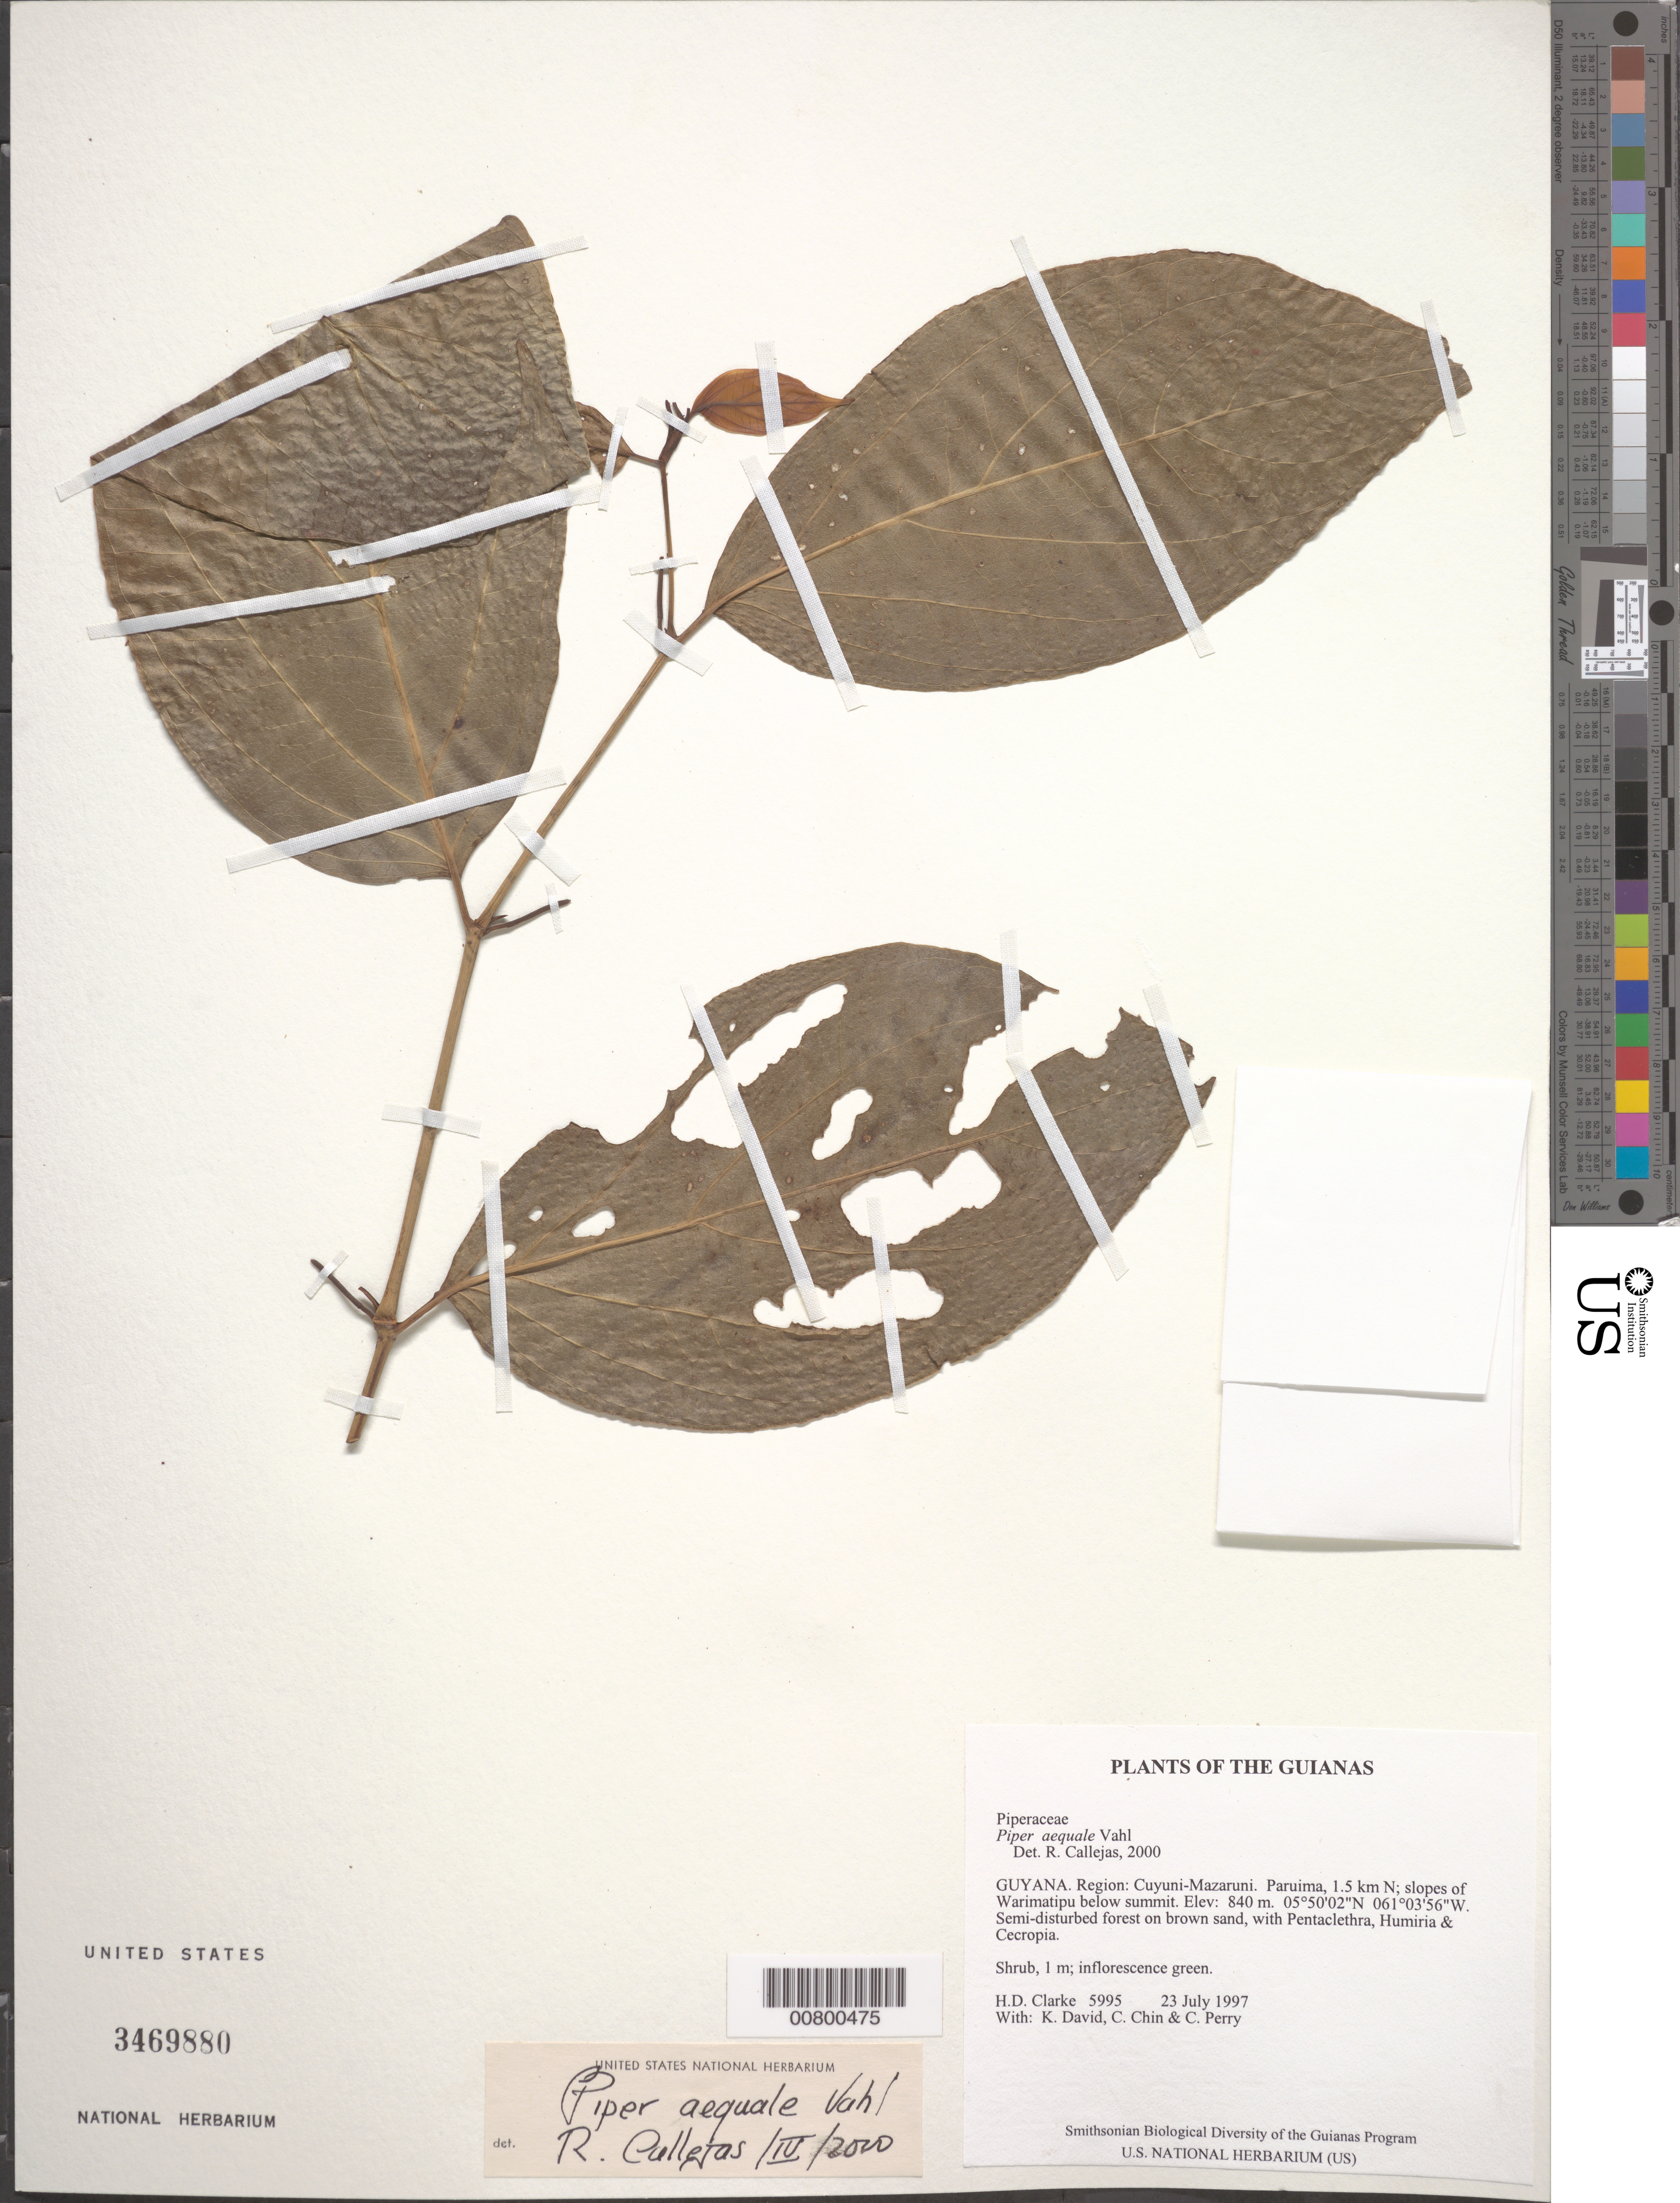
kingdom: Plantae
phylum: Tracheophyta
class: Magnoliopsida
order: Piperales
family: Piperaceae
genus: Piper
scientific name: Piper aequale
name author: Vahl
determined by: Callejas, Ricardo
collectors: H. D. Clarke, K. David, C. Chin & C. Perry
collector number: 5995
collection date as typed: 23 July 1997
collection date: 1997-07-23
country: Guyana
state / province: Cuyuni-Mazaruni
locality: Paruima, 1.5 km N; slopes of Warimatipu below summit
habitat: Semi-disturbed forest on brown sand, with Pentaclethra, Humiria & Cecropia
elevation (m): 840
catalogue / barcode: US 3469880